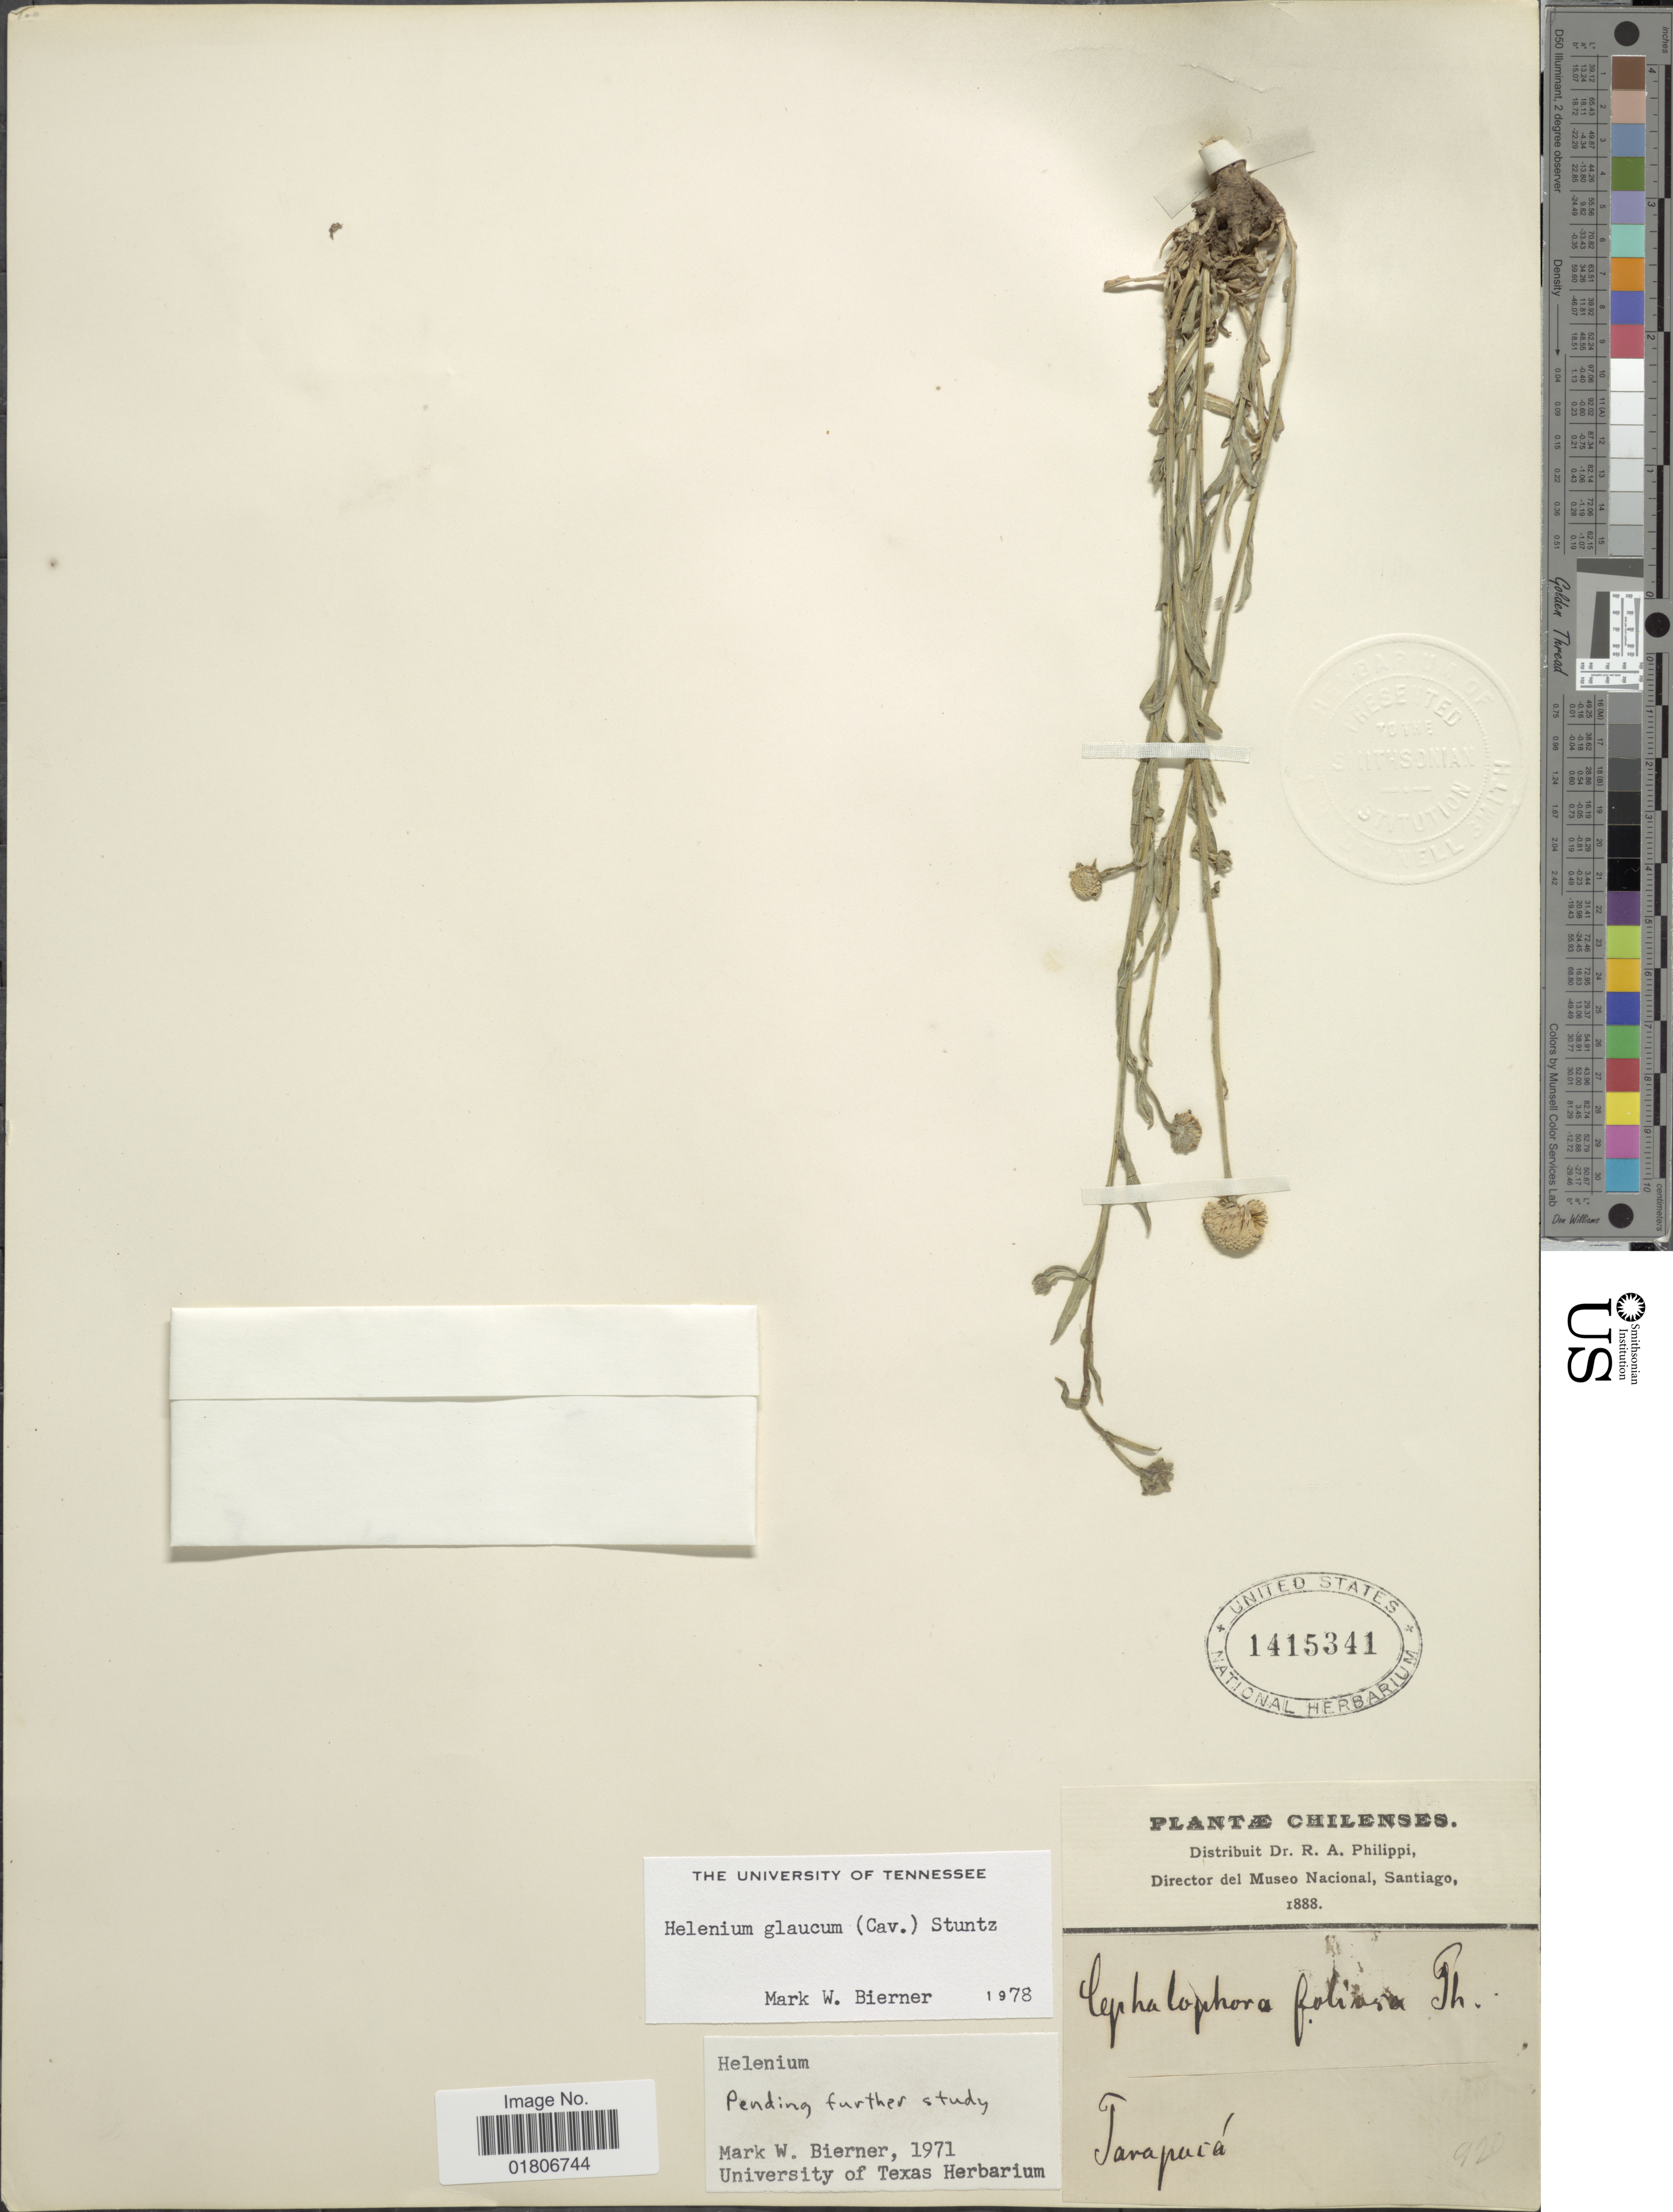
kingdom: Plantae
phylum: Tracheophyta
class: Magnoliopsida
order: Asterales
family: Asteraceae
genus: Helenium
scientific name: Helenium glaucum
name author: (Cav.) Stuntz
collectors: R. A. Philippi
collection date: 1888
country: Chile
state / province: Tarapacá (I)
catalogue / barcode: US 1415341